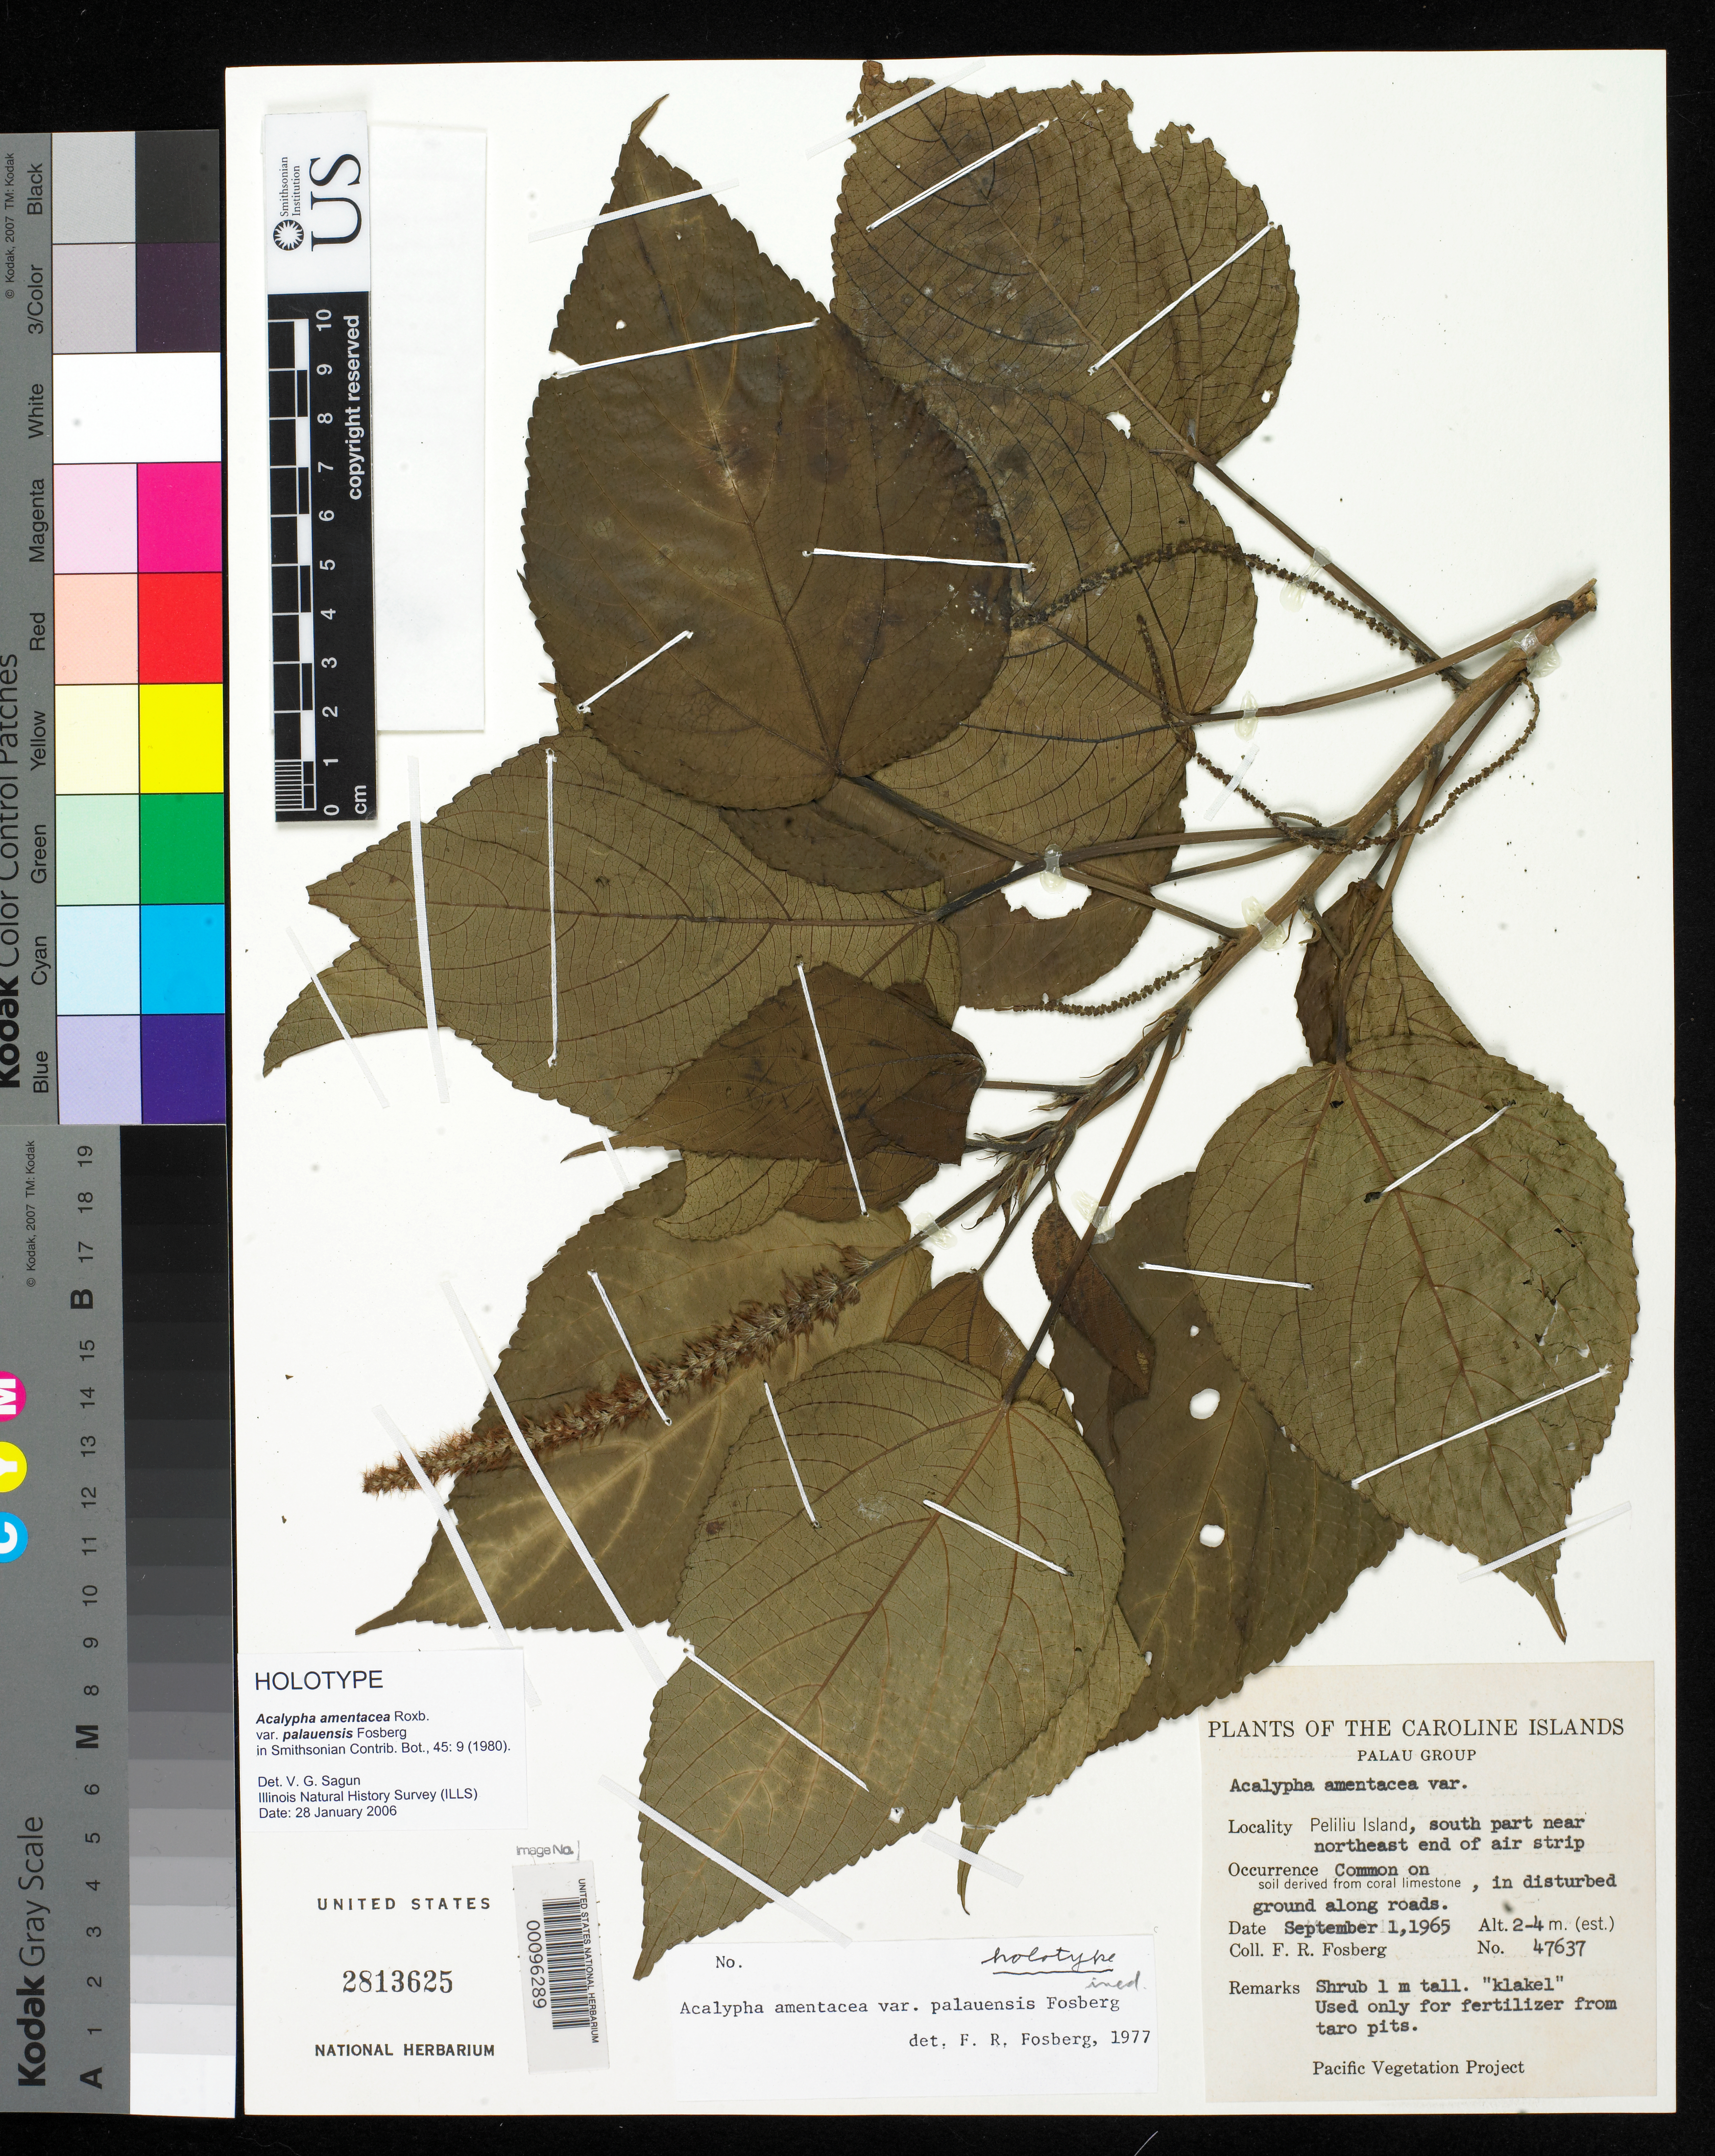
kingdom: Plantae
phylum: Tracheophyta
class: Magnoliopsida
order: Malpighiales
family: Euphorbiaceae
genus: Acalypha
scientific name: Acalypha amentacea var. palauensis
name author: Fosberg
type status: Holotype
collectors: F. R. Fosberg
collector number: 47637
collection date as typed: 01 Sep 1965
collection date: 1965-09-01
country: Palau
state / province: Peleliu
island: Beliliou [Peleliu]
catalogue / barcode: US 2813625